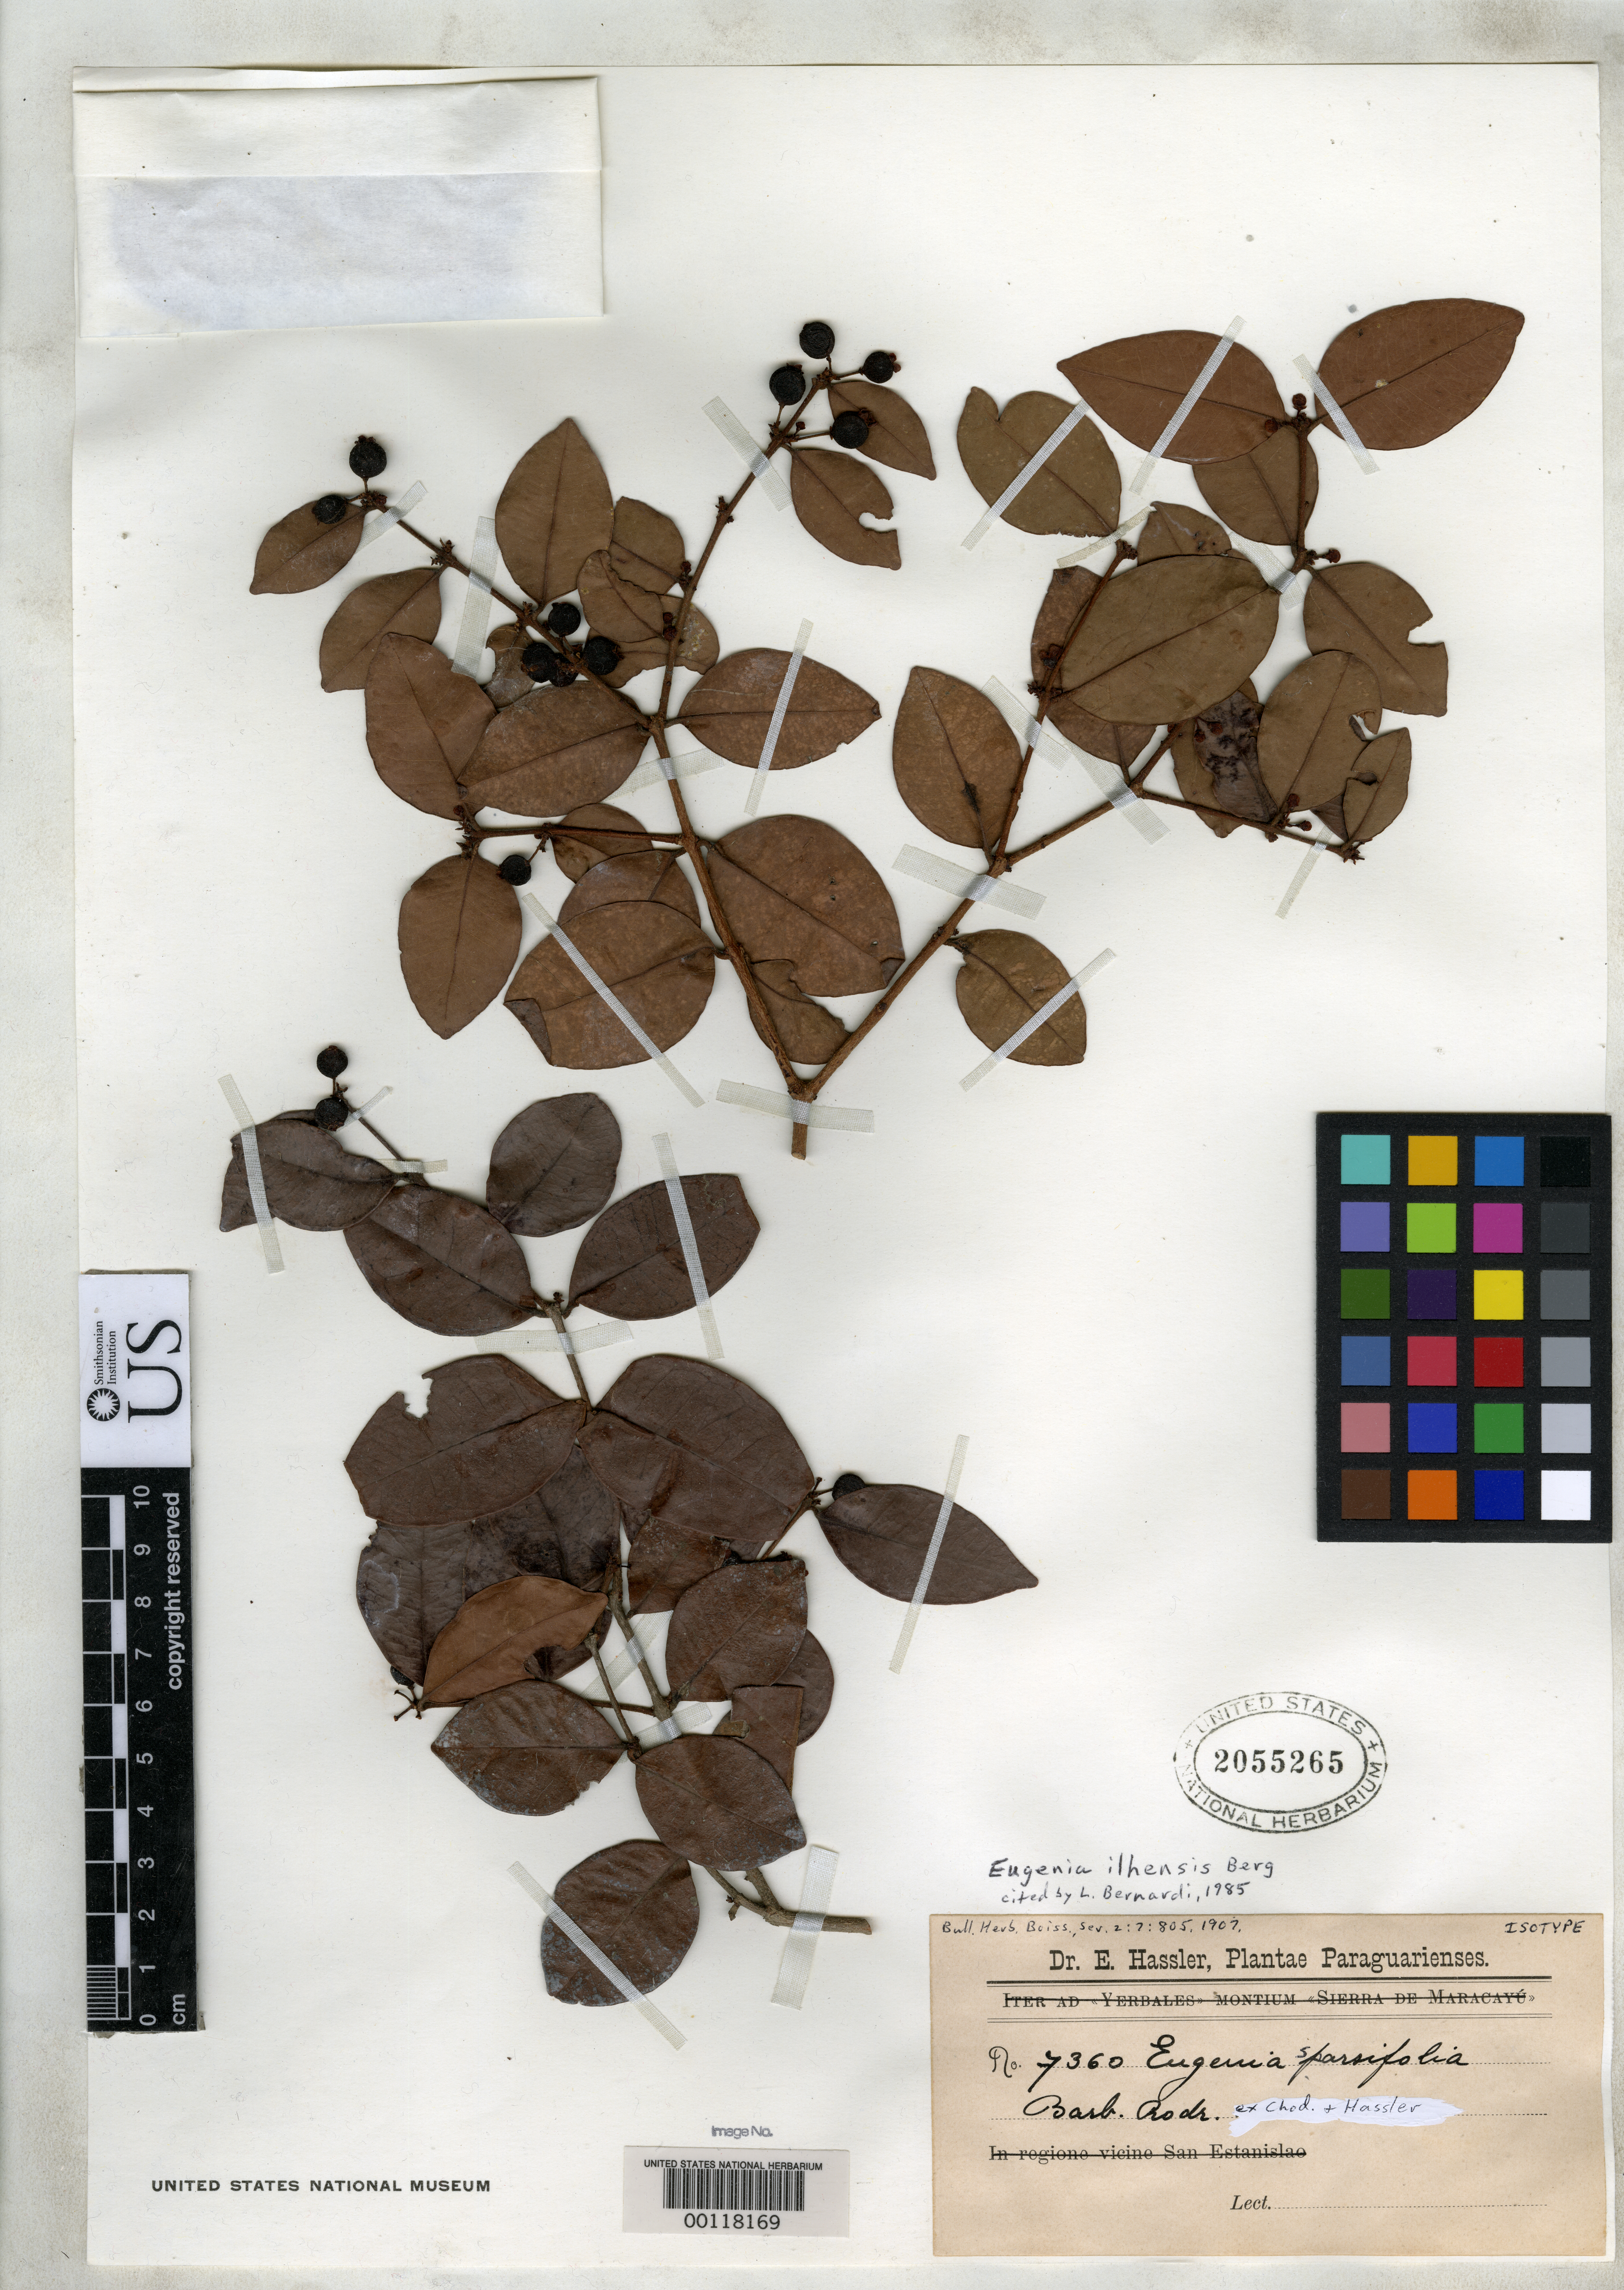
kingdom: Plantae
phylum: Tracheophyta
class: Magnoliopsida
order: Myrtales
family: Myrtaceae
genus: Eugenia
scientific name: Eugenia sparsifolia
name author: Barb. Rodr. ex Chodat & Hassl.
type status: Isotype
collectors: E. Hassler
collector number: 7360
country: Paraguay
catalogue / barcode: US 2055265